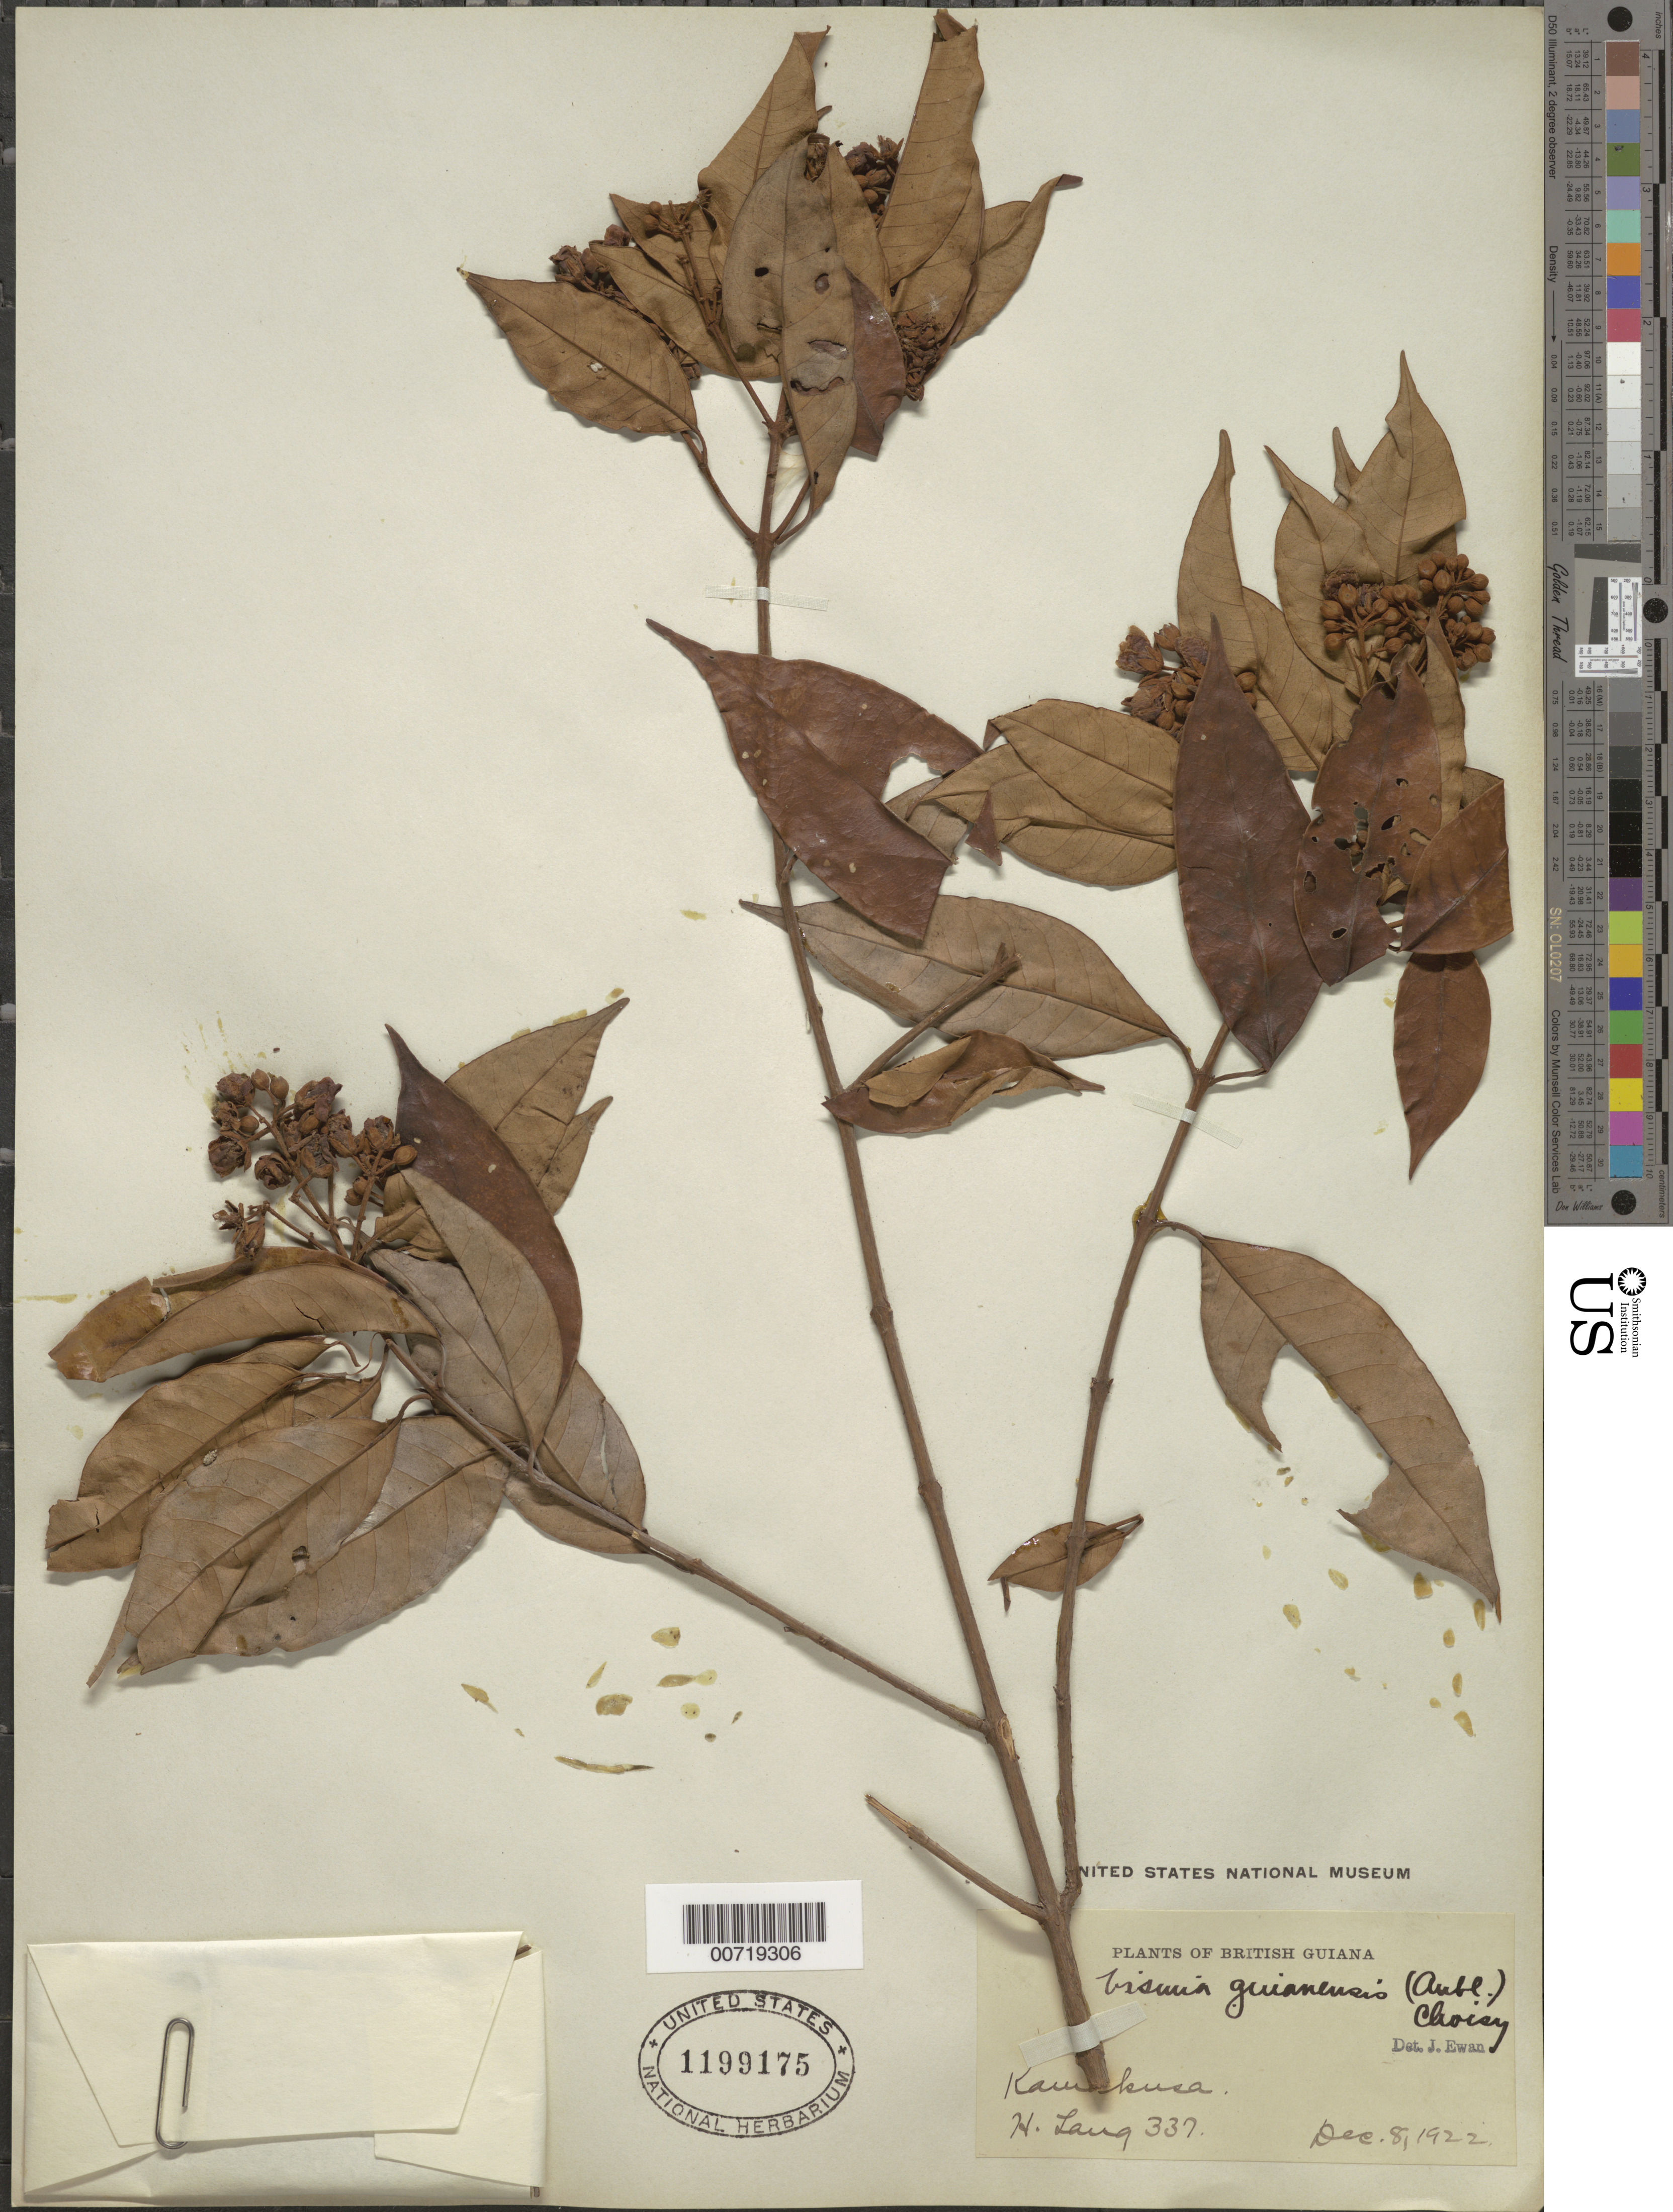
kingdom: Plantae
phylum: Tracheophyta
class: Magnoliopsida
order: Malpighiales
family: Hypericaceae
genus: Vismia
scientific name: Vismia guianensis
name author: (Aubl.) Pers.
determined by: Ewan, J. A.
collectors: H. Lang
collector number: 337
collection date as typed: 8-Dec-22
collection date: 1922-12-08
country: Guyana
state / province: Cuyuni-Mazaruni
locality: Kamakusa, Upper Mazaruni R.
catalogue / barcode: US 1199175